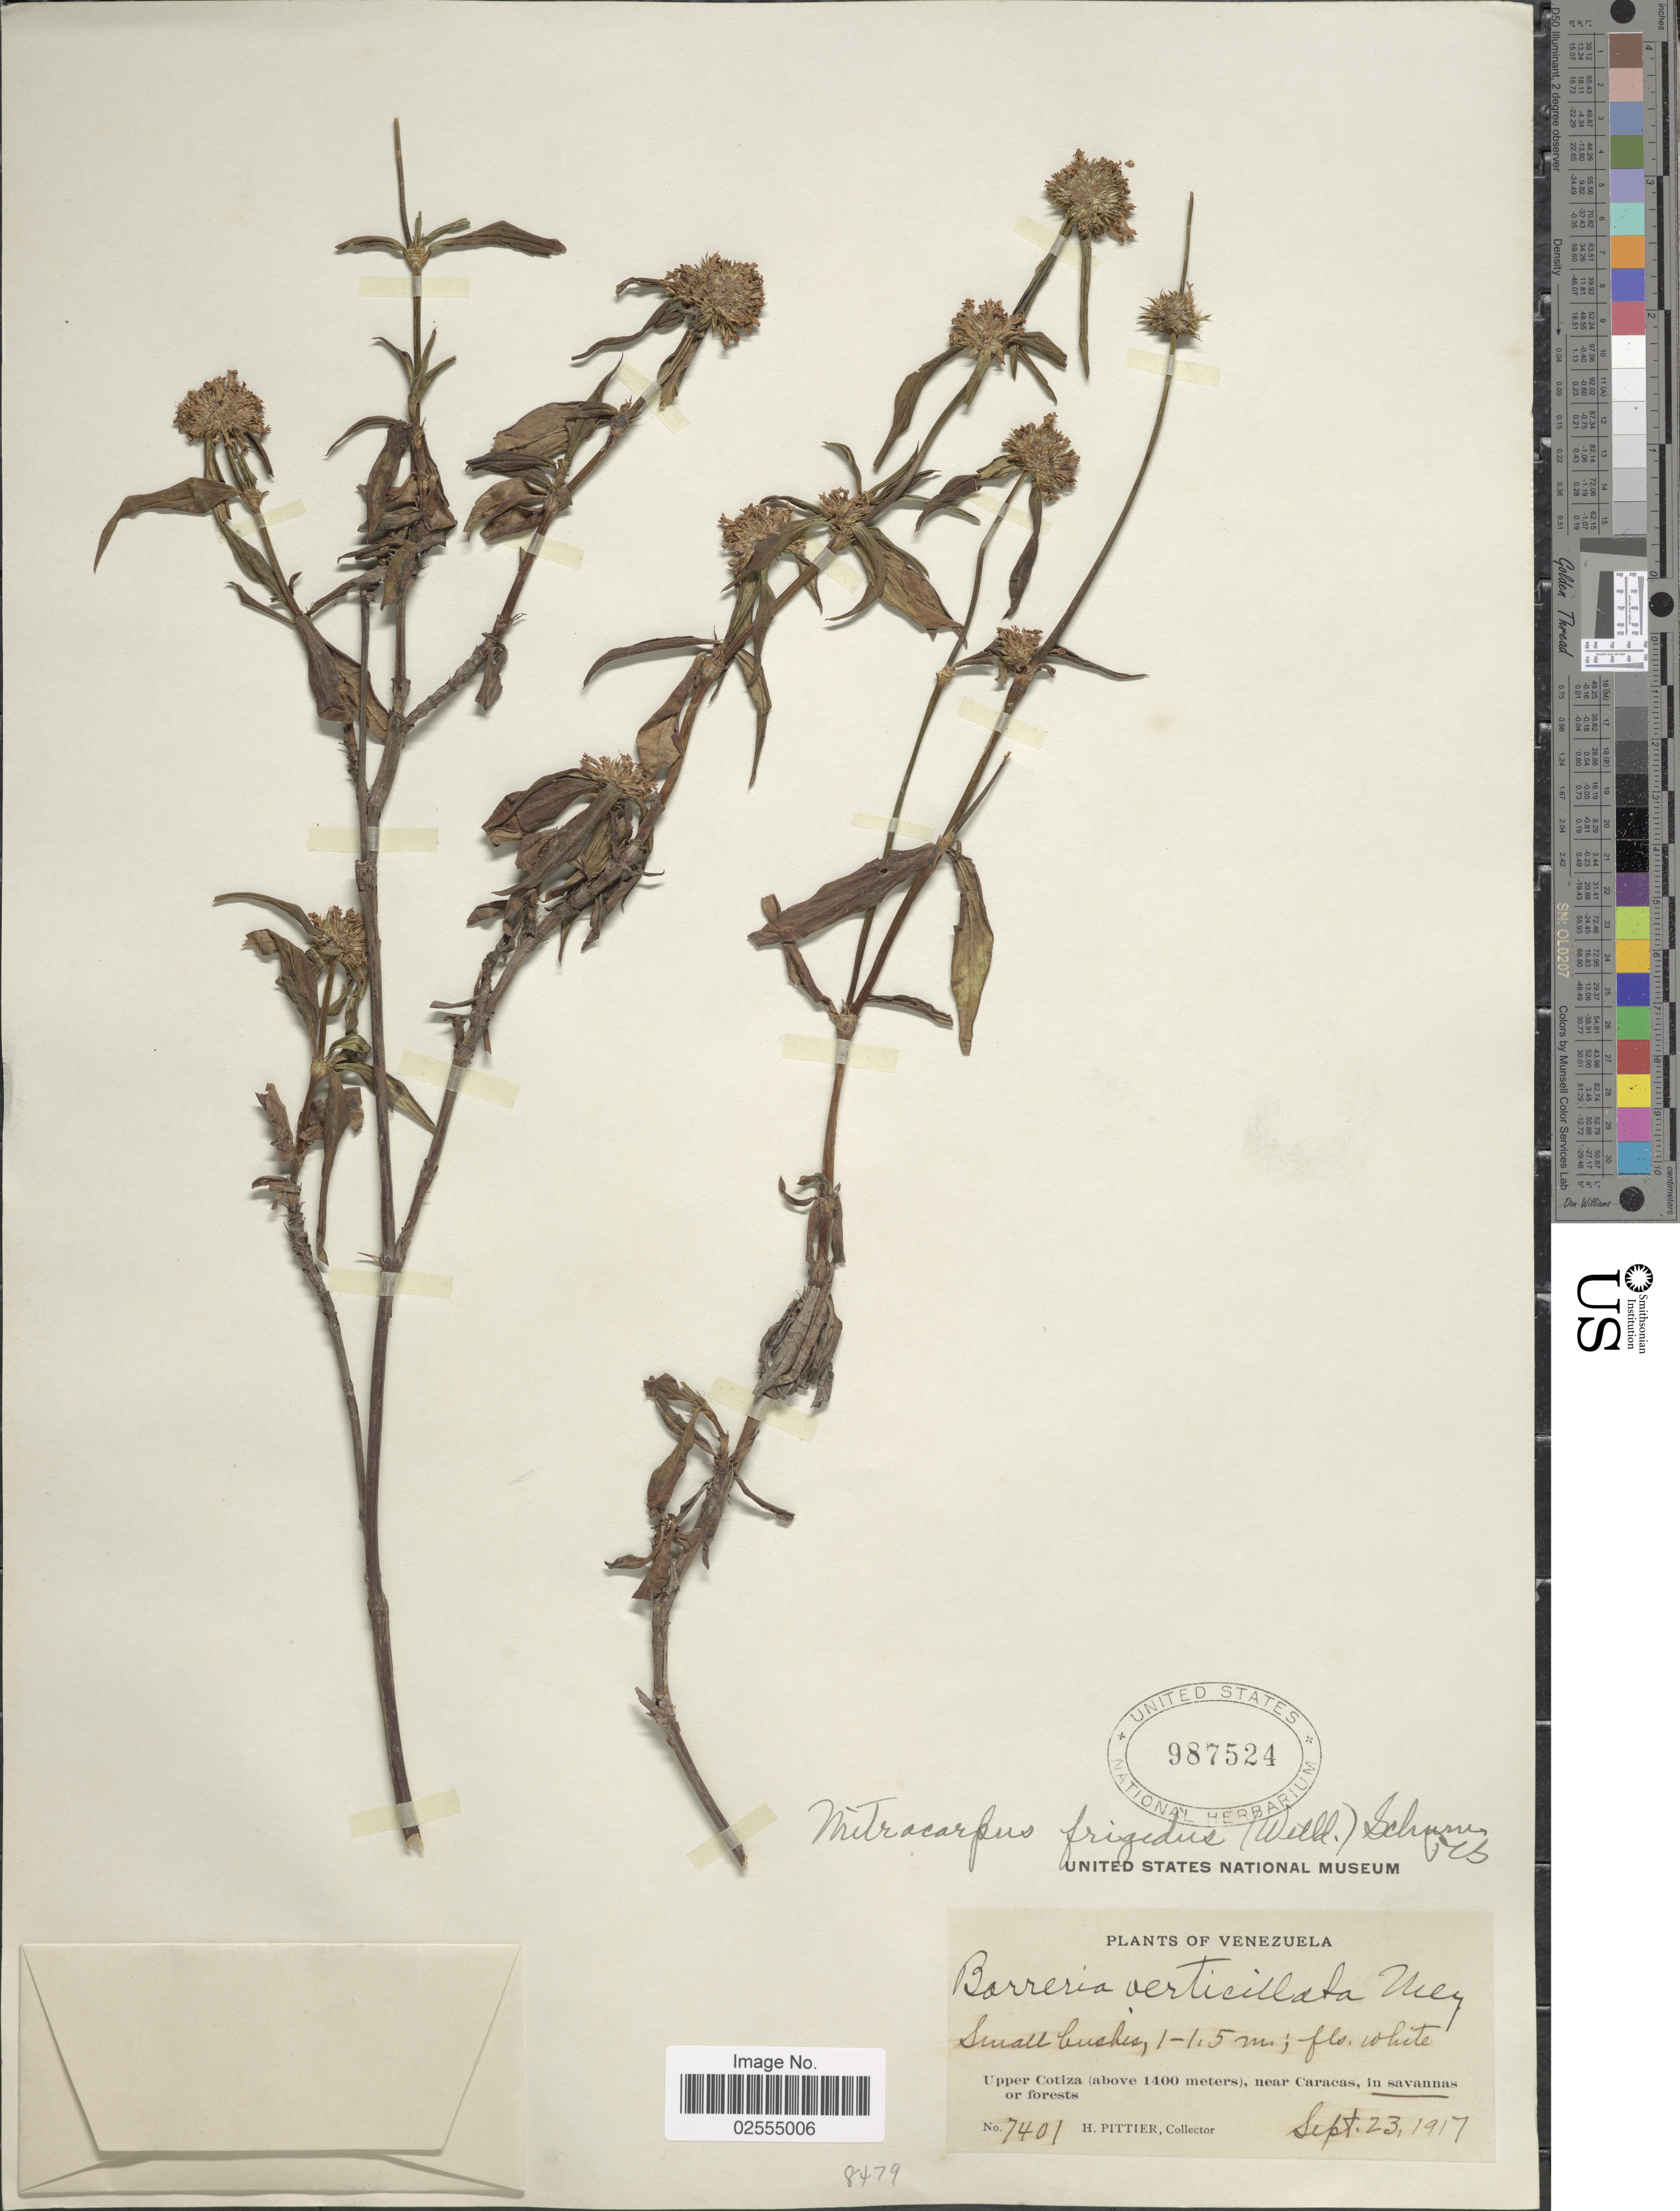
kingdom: Plantae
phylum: Tracheophyta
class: Magnoliopsida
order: Gentianales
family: Rubiaceae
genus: Mitracarpus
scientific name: Mitracarpus frigidus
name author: (Willd. ex Roem. & Schult.) K. Schum.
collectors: H. F. Pittier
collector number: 7401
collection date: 1917-09-23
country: Venezuela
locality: Upper Cotiza, near Caracas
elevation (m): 1400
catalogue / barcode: US 987524